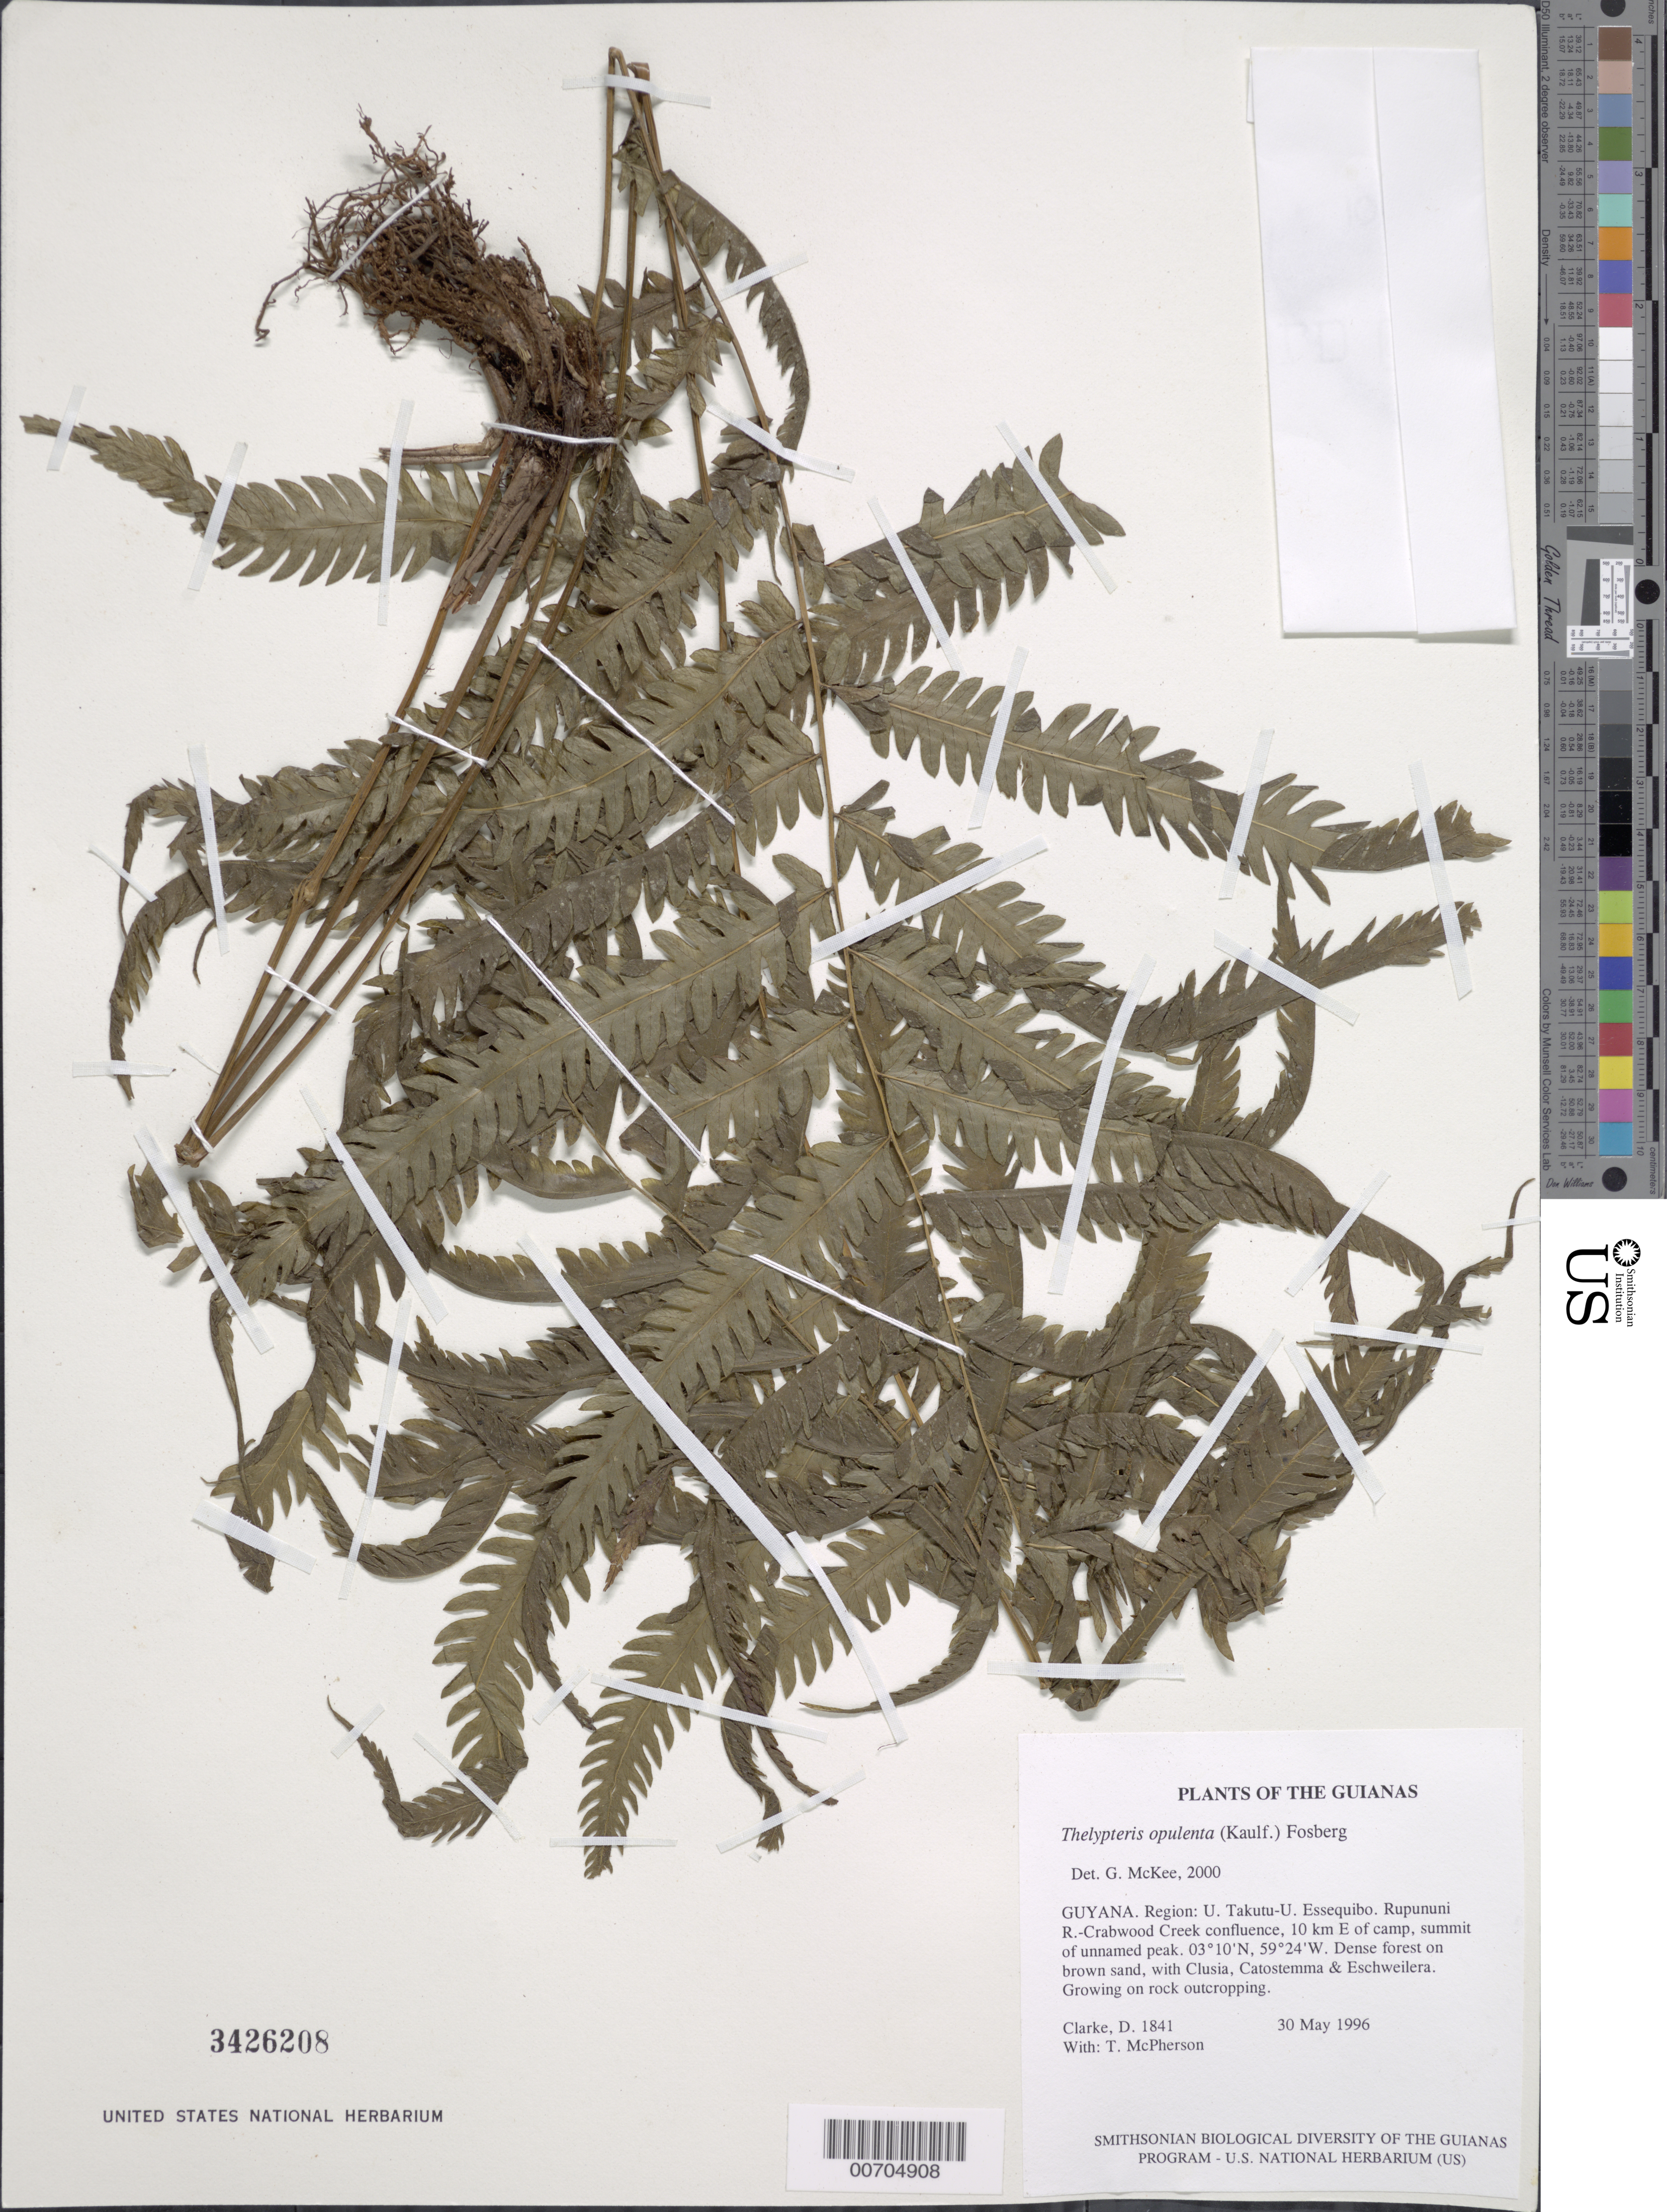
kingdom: Plantae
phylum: Tracheophyta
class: Polypodiopsida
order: Polypodiales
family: Thelypteridaceae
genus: Amphineuron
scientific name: Amphineuron opulentum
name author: (Kaulf.) Holttum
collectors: H. D. Clarke & T. McPherson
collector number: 1841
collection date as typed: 30 May 1996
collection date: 1996-05-30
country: Guyana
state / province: U. Takutu-U. Essequibo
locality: Rupununi R.-Crabwood Creek confluence, 10 km E of camp, summit of unnamed peak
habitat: Dense forest on brown sand, with Clusia, Catostemma & Eschweilera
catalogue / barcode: US 3426208